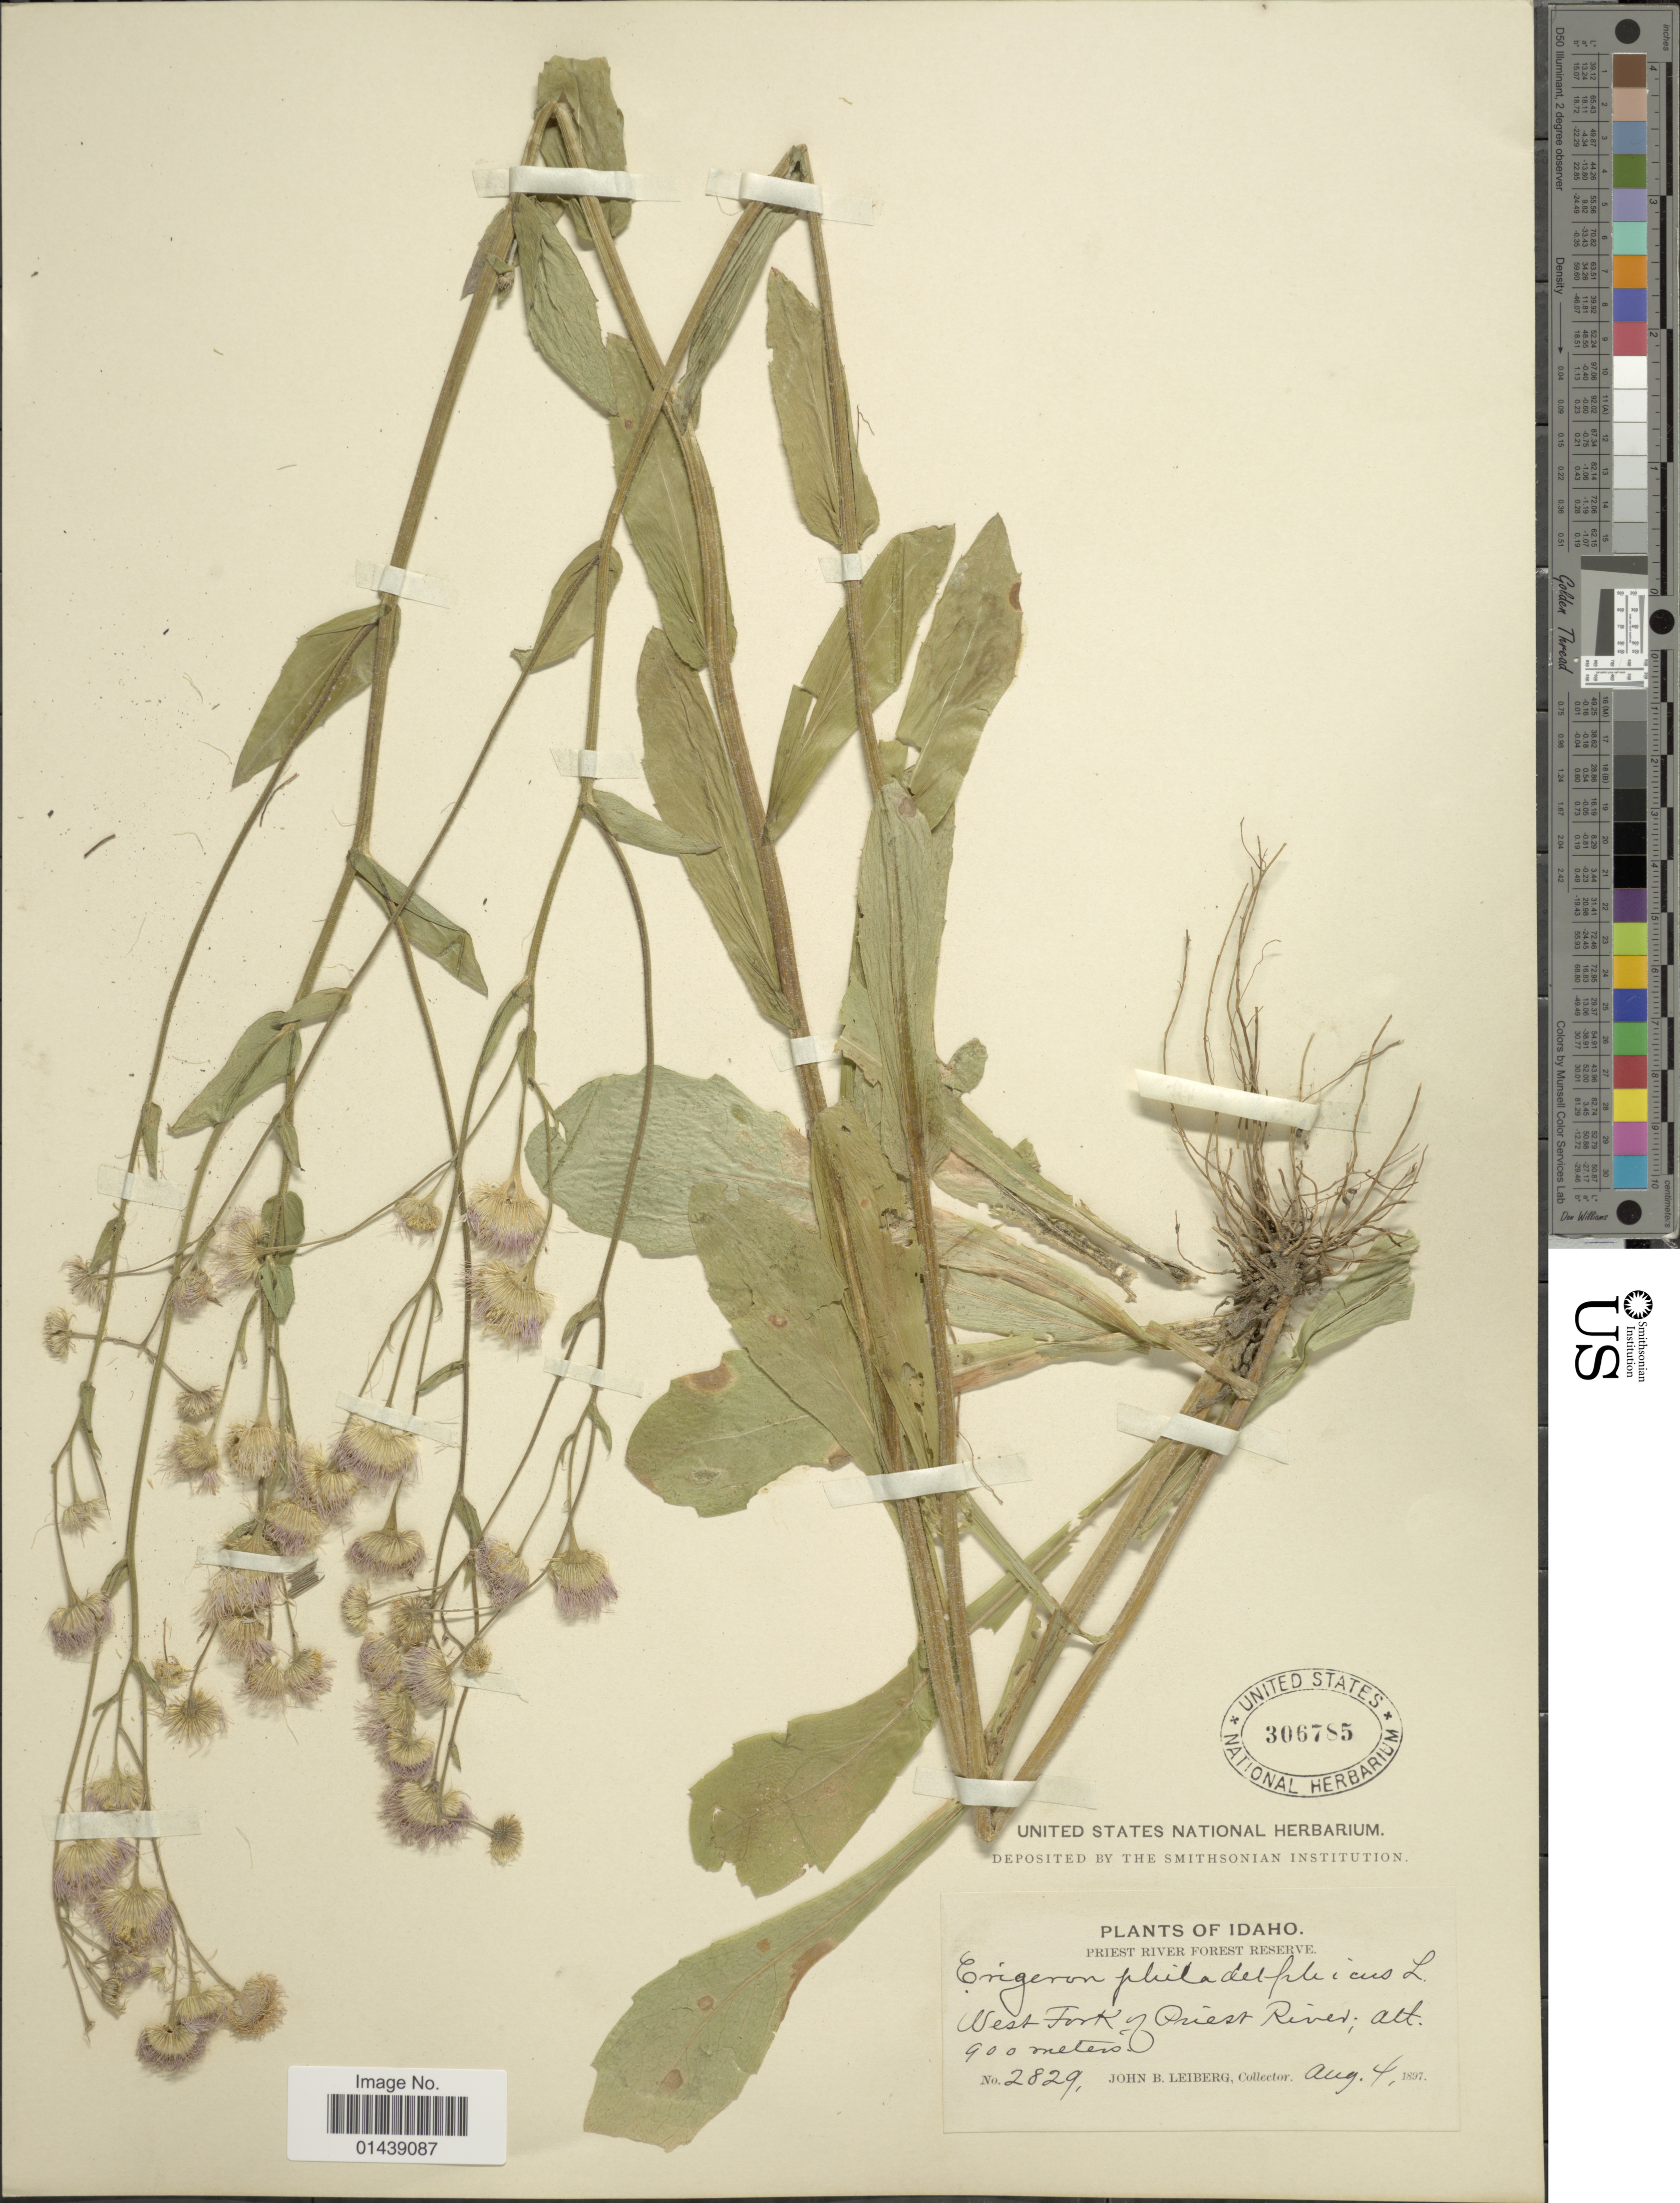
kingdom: Plantae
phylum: Tracheophyta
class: Magnoliopsida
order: Asterales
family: Asteraceae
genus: Erigeron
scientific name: Erigeron philadelphicus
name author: L.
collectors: J. Leiberg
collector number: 2829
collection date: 1897-08-04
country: United States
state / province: Idaho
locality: Priest River Forest Reserve. West Fork of Priest River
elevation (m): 900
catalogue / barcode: US 306785